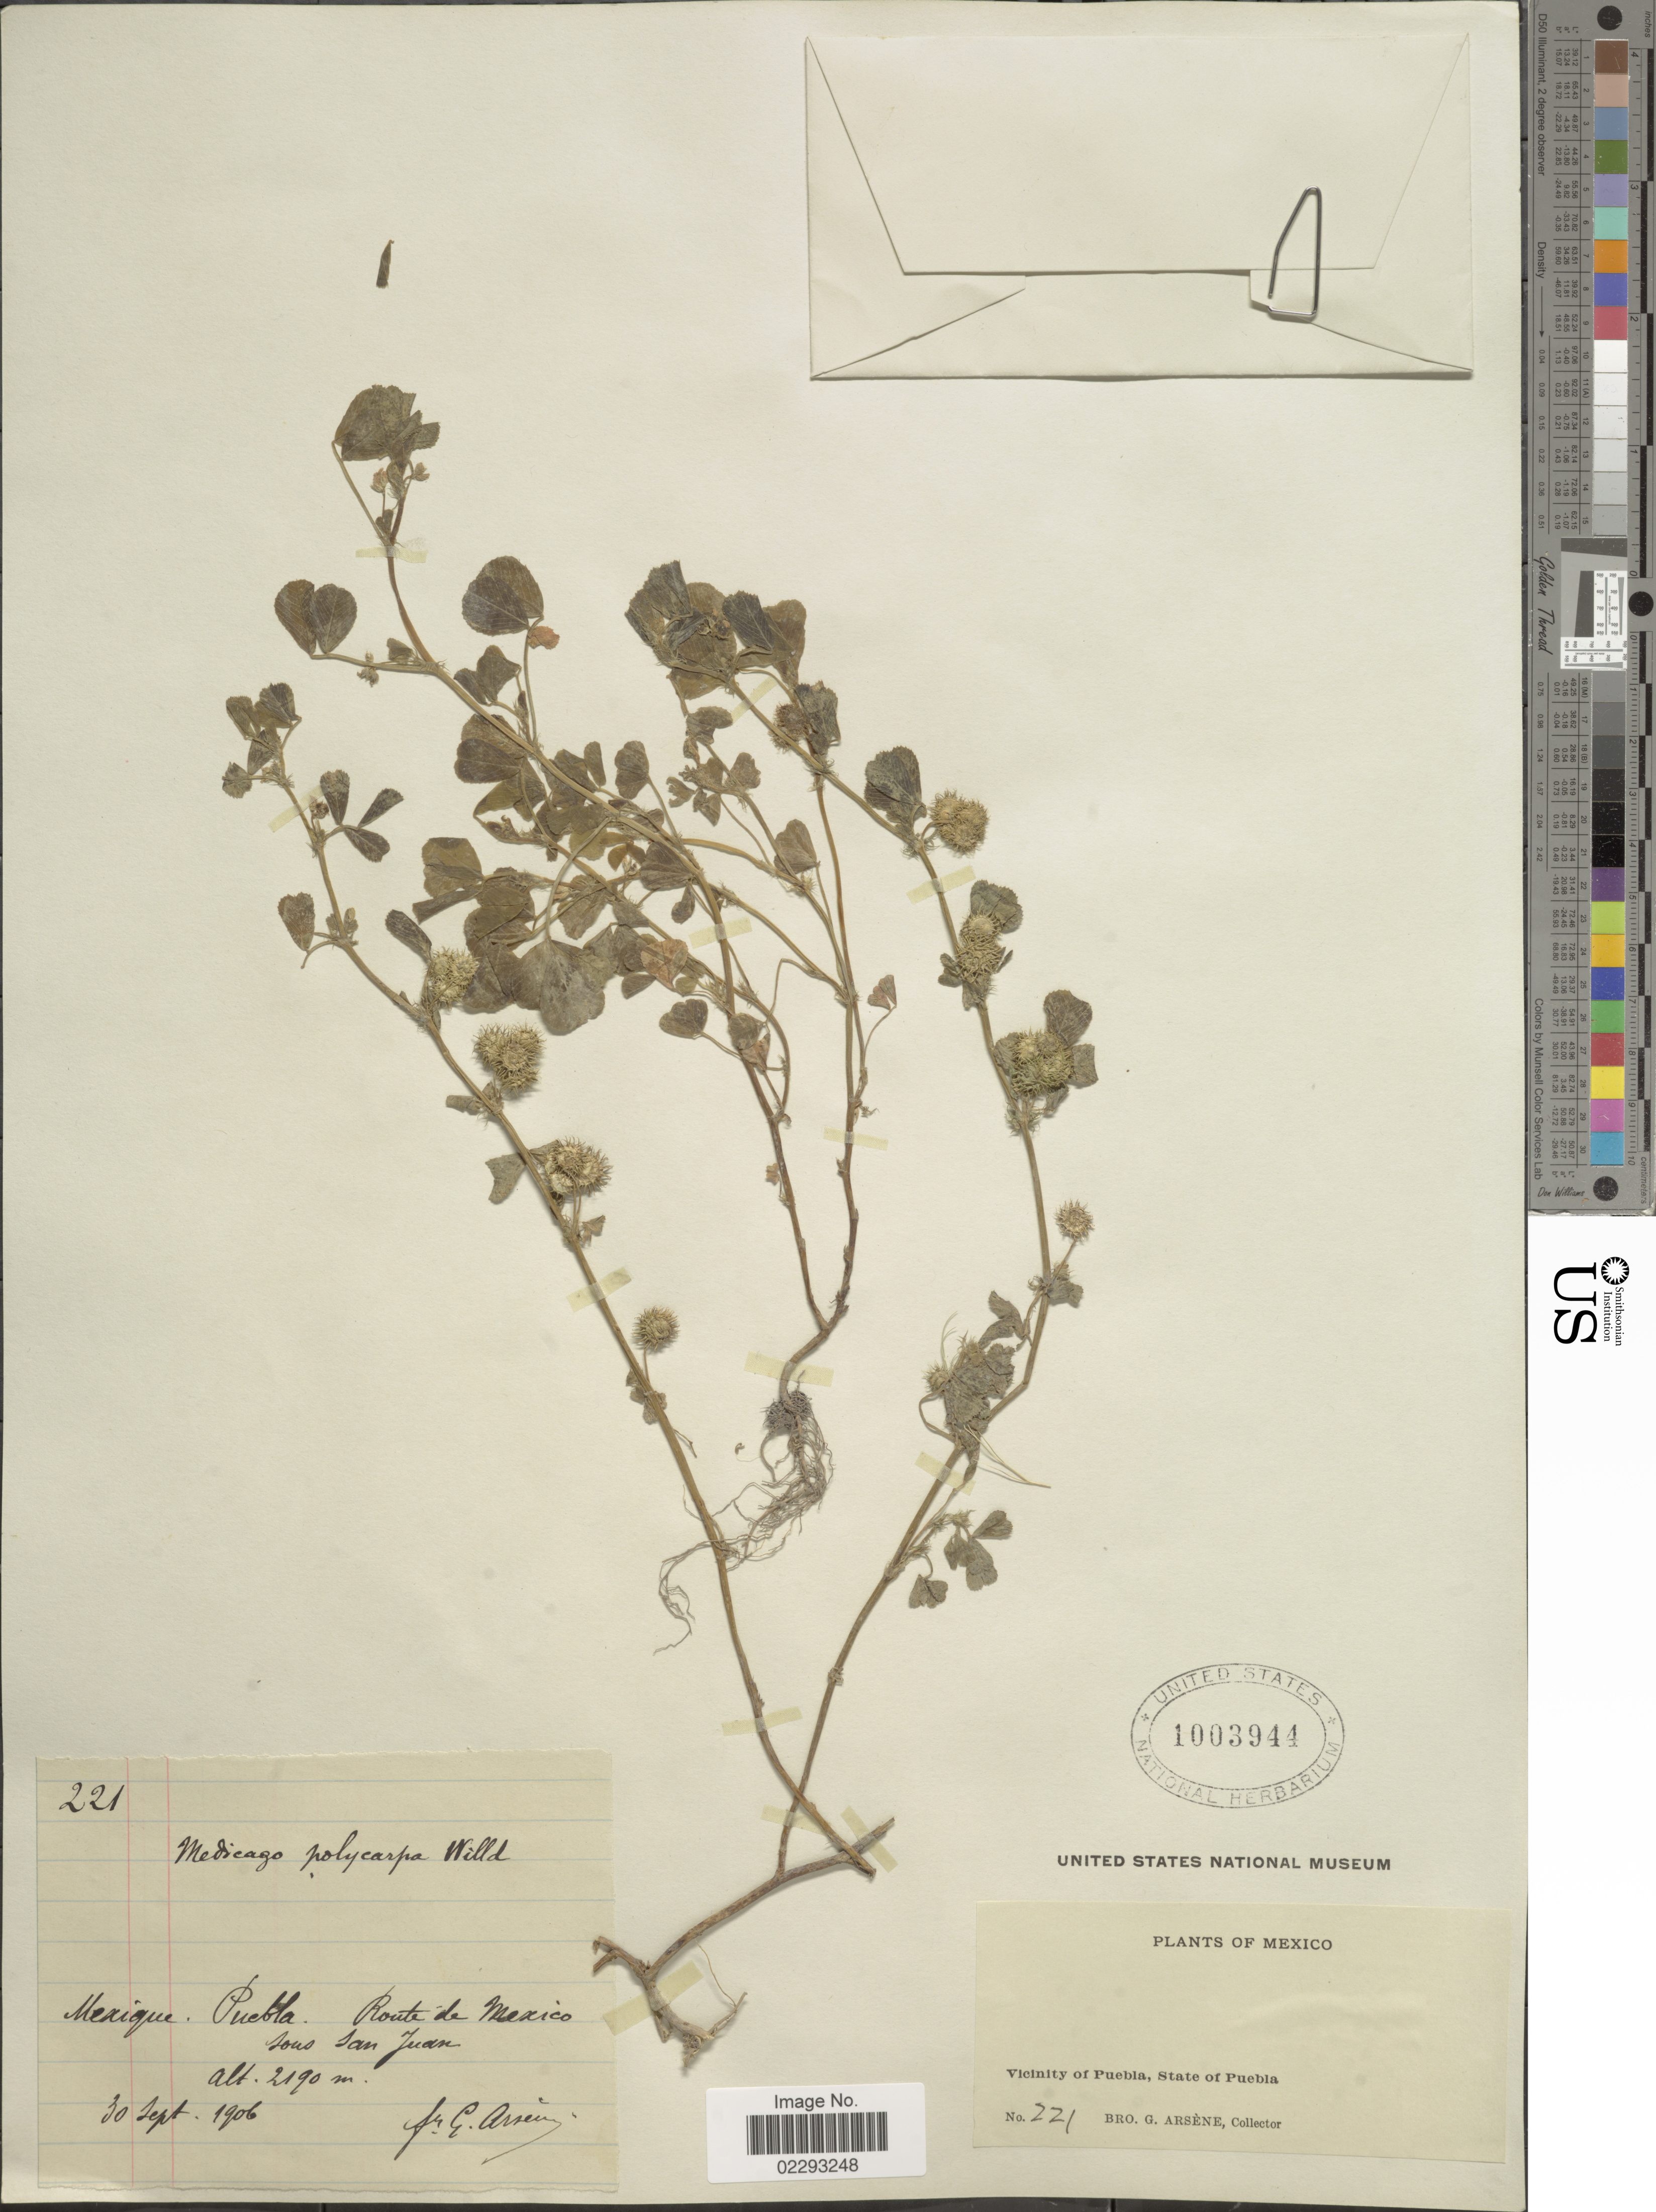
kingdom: Plantae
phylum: Tracheophyta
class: Magnoliopsida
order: Fabales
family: Fabaceae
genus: Medicago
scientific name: Medicago polymorpha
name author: L.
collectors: Bro. G. Arsène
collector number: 221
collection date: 1906-09-30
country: Mexico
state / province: Puebla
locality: Route de Mexico sous San Juan, Vicinity of Puebla, State of Puebla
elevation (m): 2190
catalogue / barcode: US 1003944